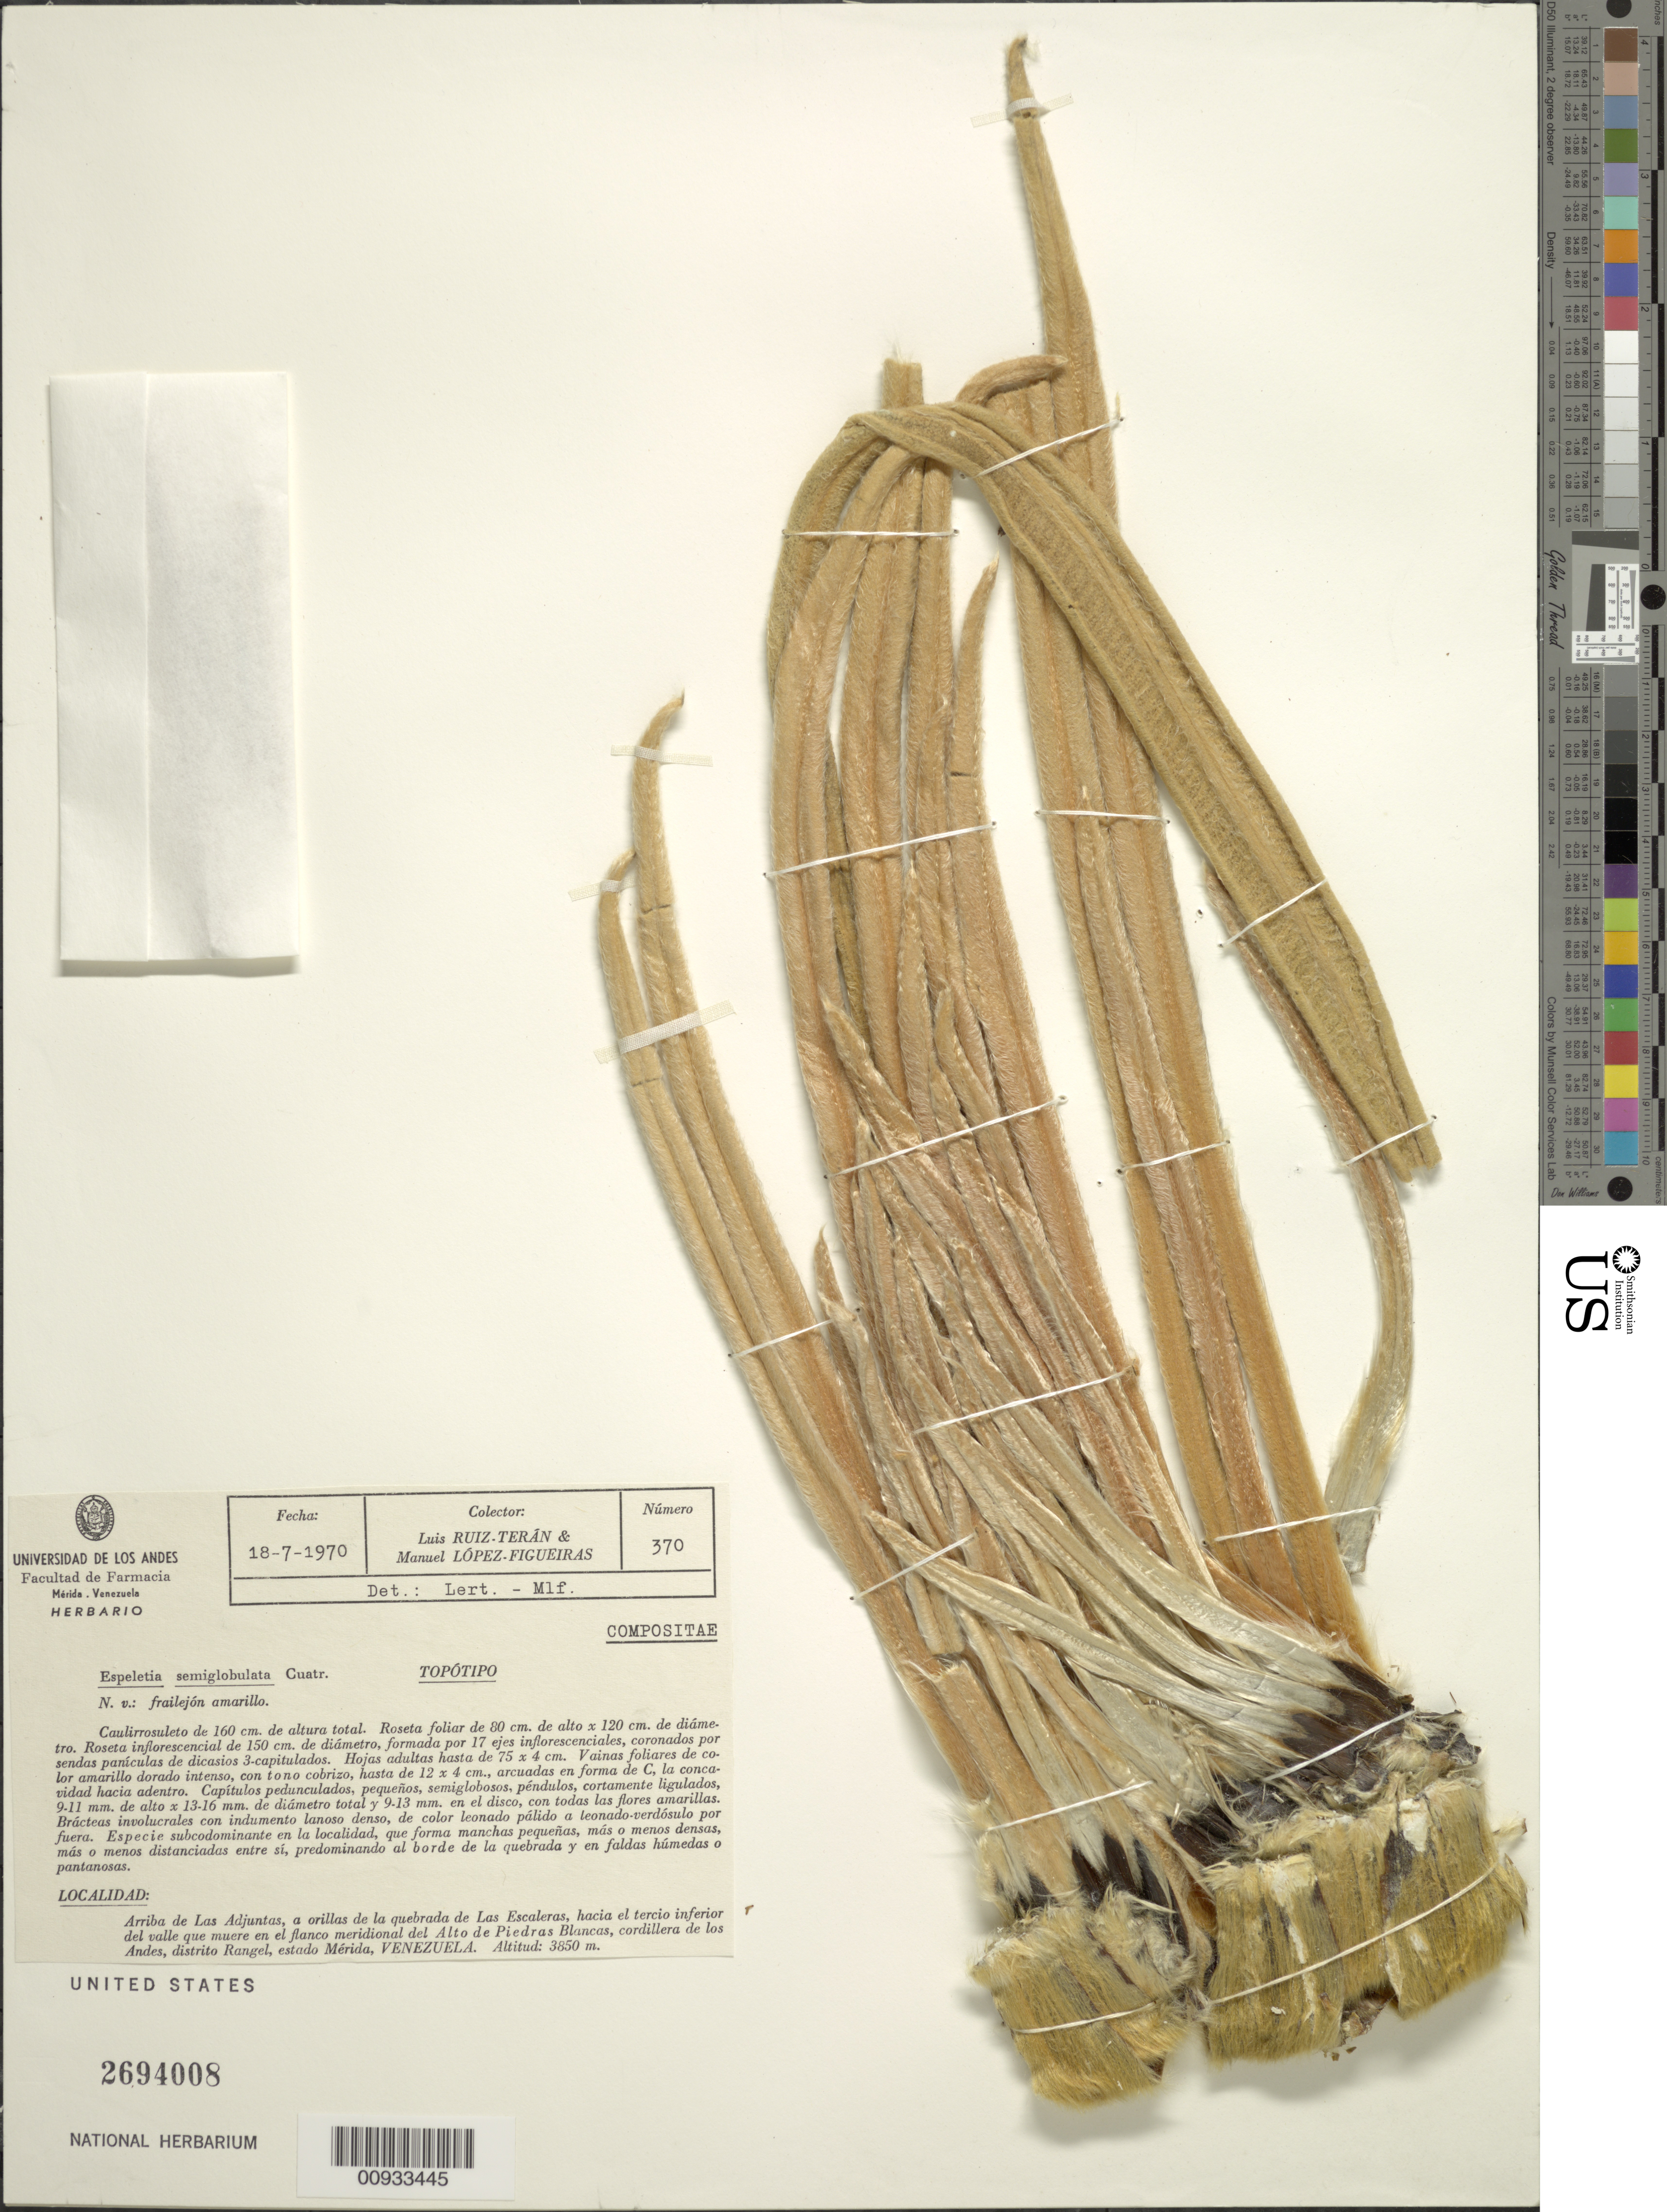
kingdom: Plantae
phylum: Tracheophyta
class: Magnoliopsida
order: Asterales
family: Asteraceae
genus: Espeletia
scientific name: Espeletia semiglobulata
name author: Cuatrec.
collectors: L. Teran & M. López Figueiras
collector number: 370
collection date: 1970-07-18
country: Venezuela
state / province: Mérida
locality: Arriba deLas Adjuntas, a orillas de la quebrada de Las Escaleras, hacia el tercio inferior del valle que muere en el flanco meridional del Alto de Piedras Blancas, Cordillera de Los Andes, Distrito Rangel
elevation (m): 3850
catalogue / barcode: US 2694008